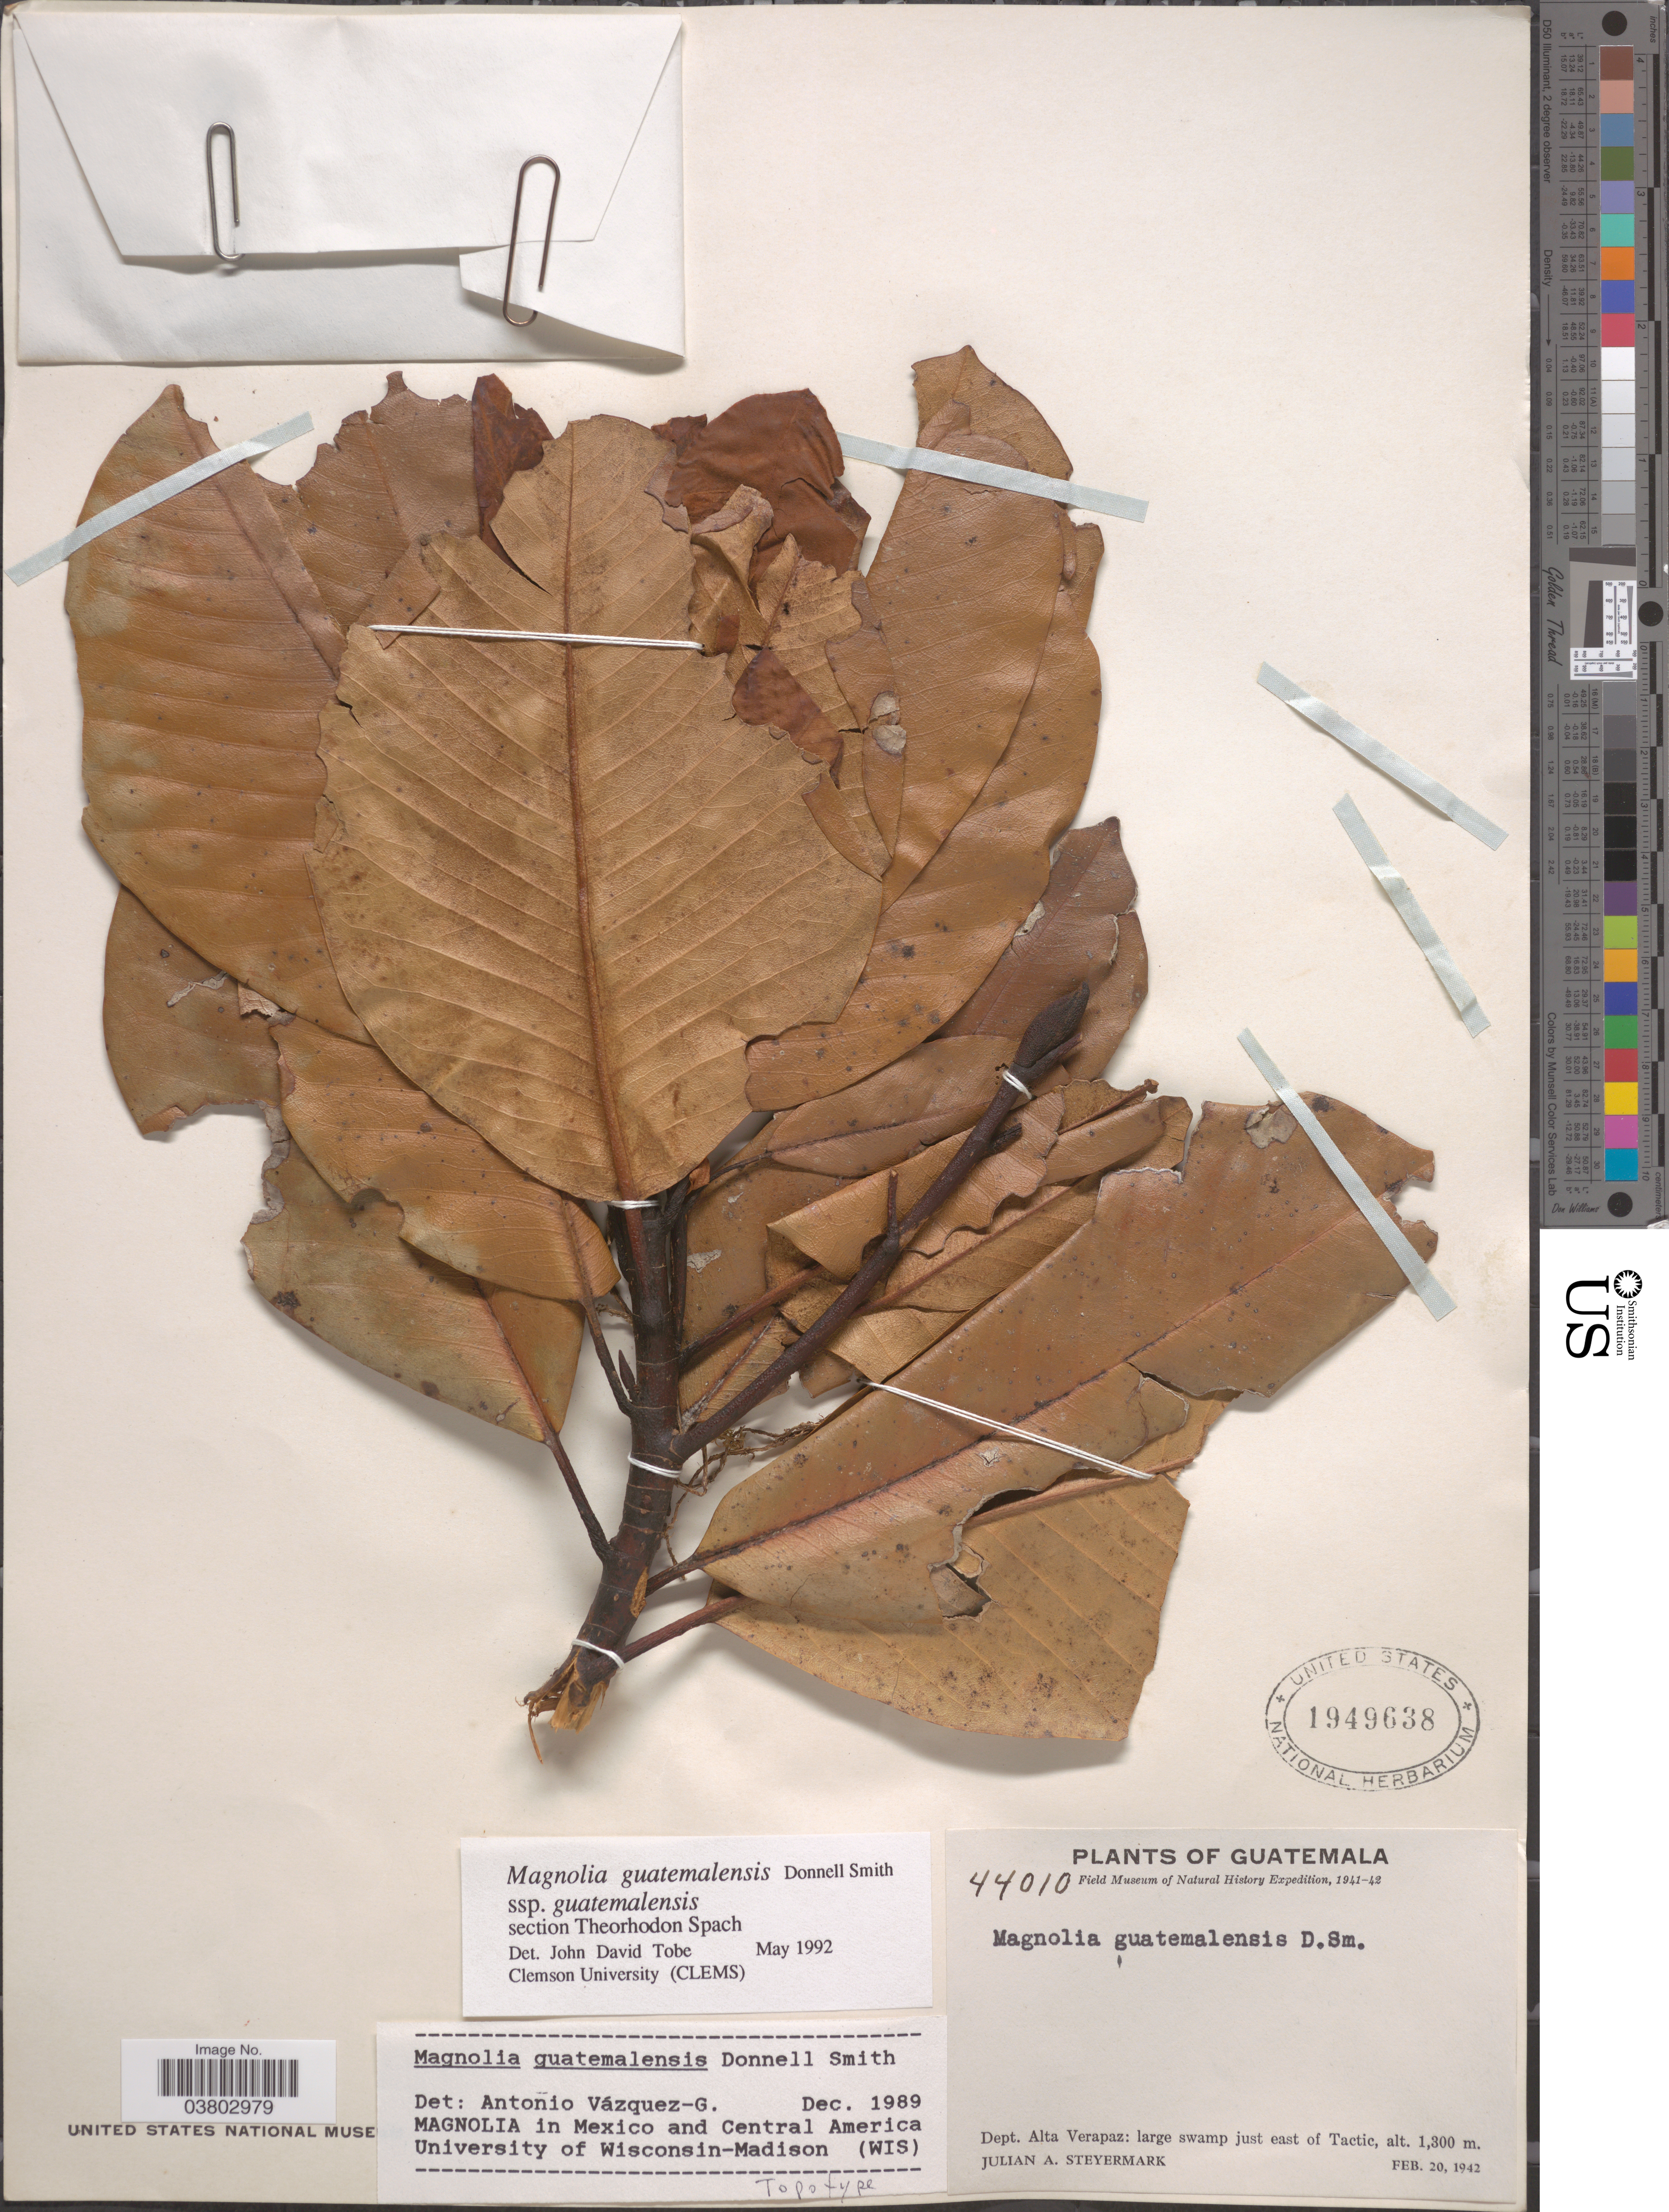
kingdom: Plantae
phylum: Tracheophyta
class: Magnoliopsida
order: Magnoliales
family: Magnoliaceae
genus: Magnolia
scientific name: Magnolia guatemalensis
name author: Donn. Sm.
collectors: J. Steyermark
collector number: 44010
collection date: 1942-02-20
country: Guatemala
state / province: Alta Verapaz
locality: Dept. Alta Verapaz: large swamp just east of Tactic.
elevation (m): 1300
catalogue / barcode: US 1949638